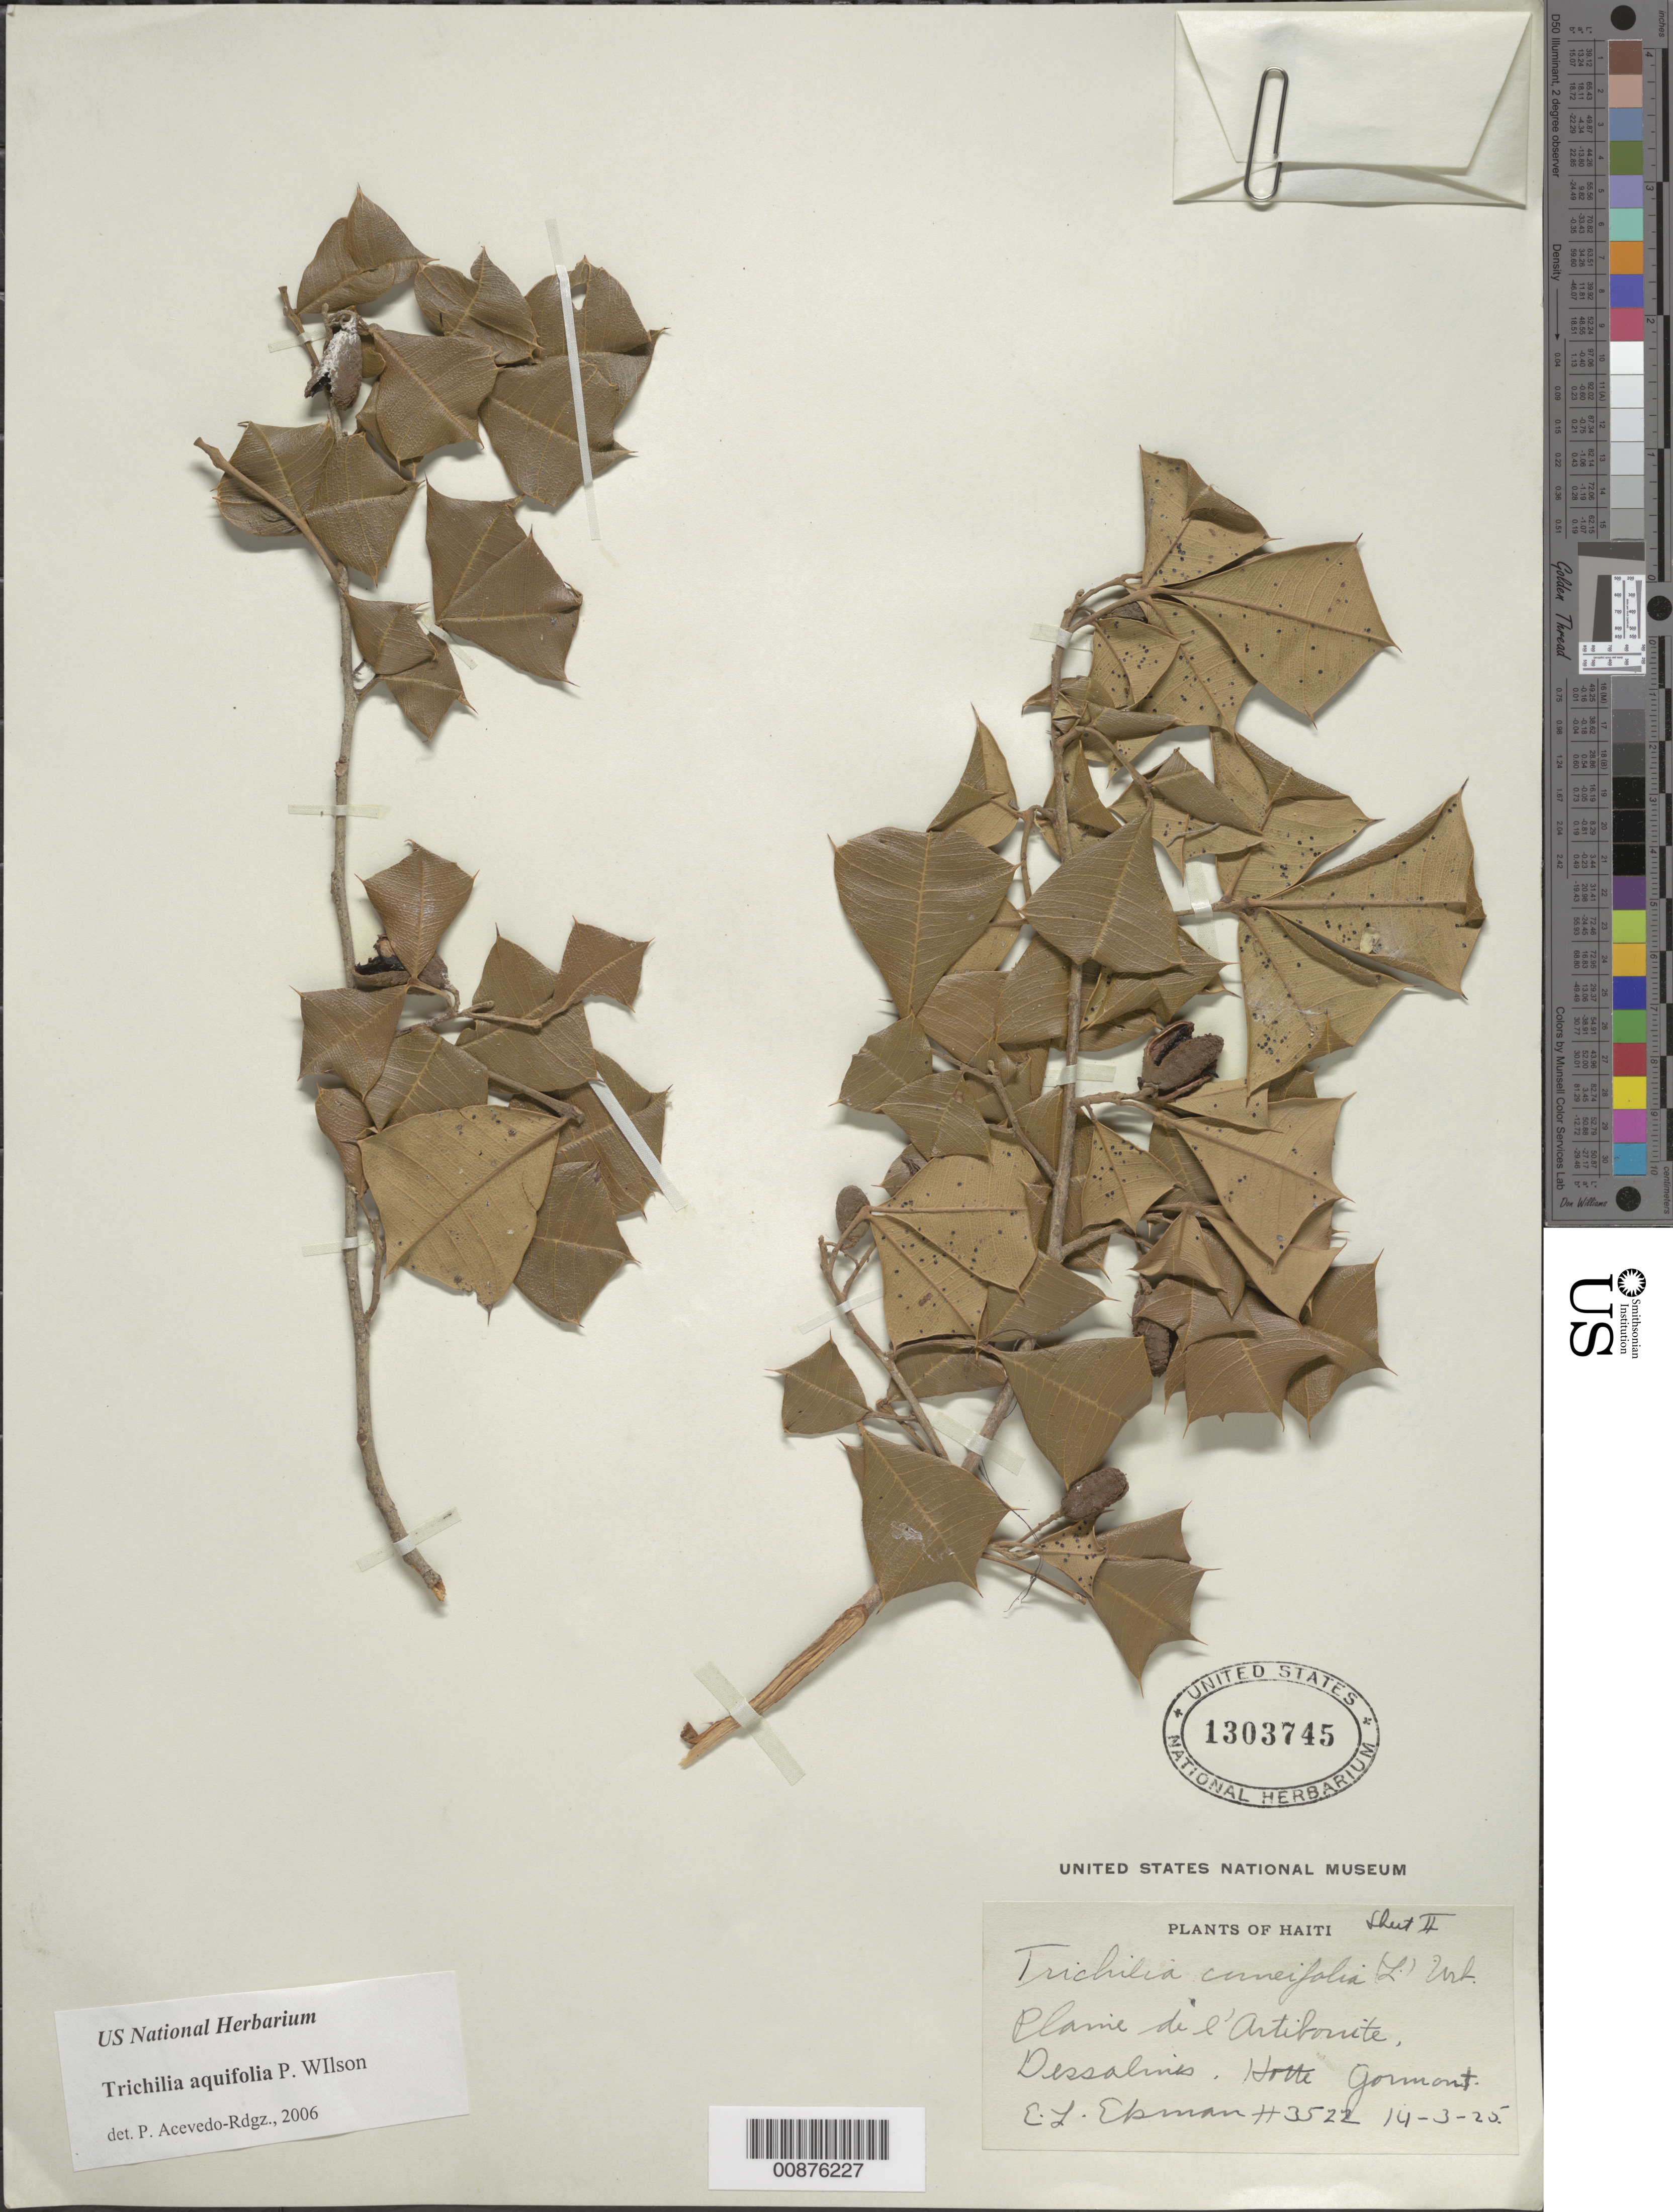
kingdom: Plantae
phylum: Tracheophyta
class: Magnoliopsida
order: Sapindales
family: Meliaceae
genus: Trichilia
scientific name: Trichilia aquifolia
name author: P. Wilson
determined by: Acevedo-Rodríguez, P., (BOT), Smithsonian Institution - National Museum of Natural History (UNITED STATES)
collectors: E. L. Ekman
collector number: H 3522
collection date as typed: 14 Mar 1925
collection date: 1925-03-14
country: Haiti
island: Hispaniola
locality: Plaine de l'Artibonite, Dessalines, Hotte Gormont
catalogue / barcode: US 1303745